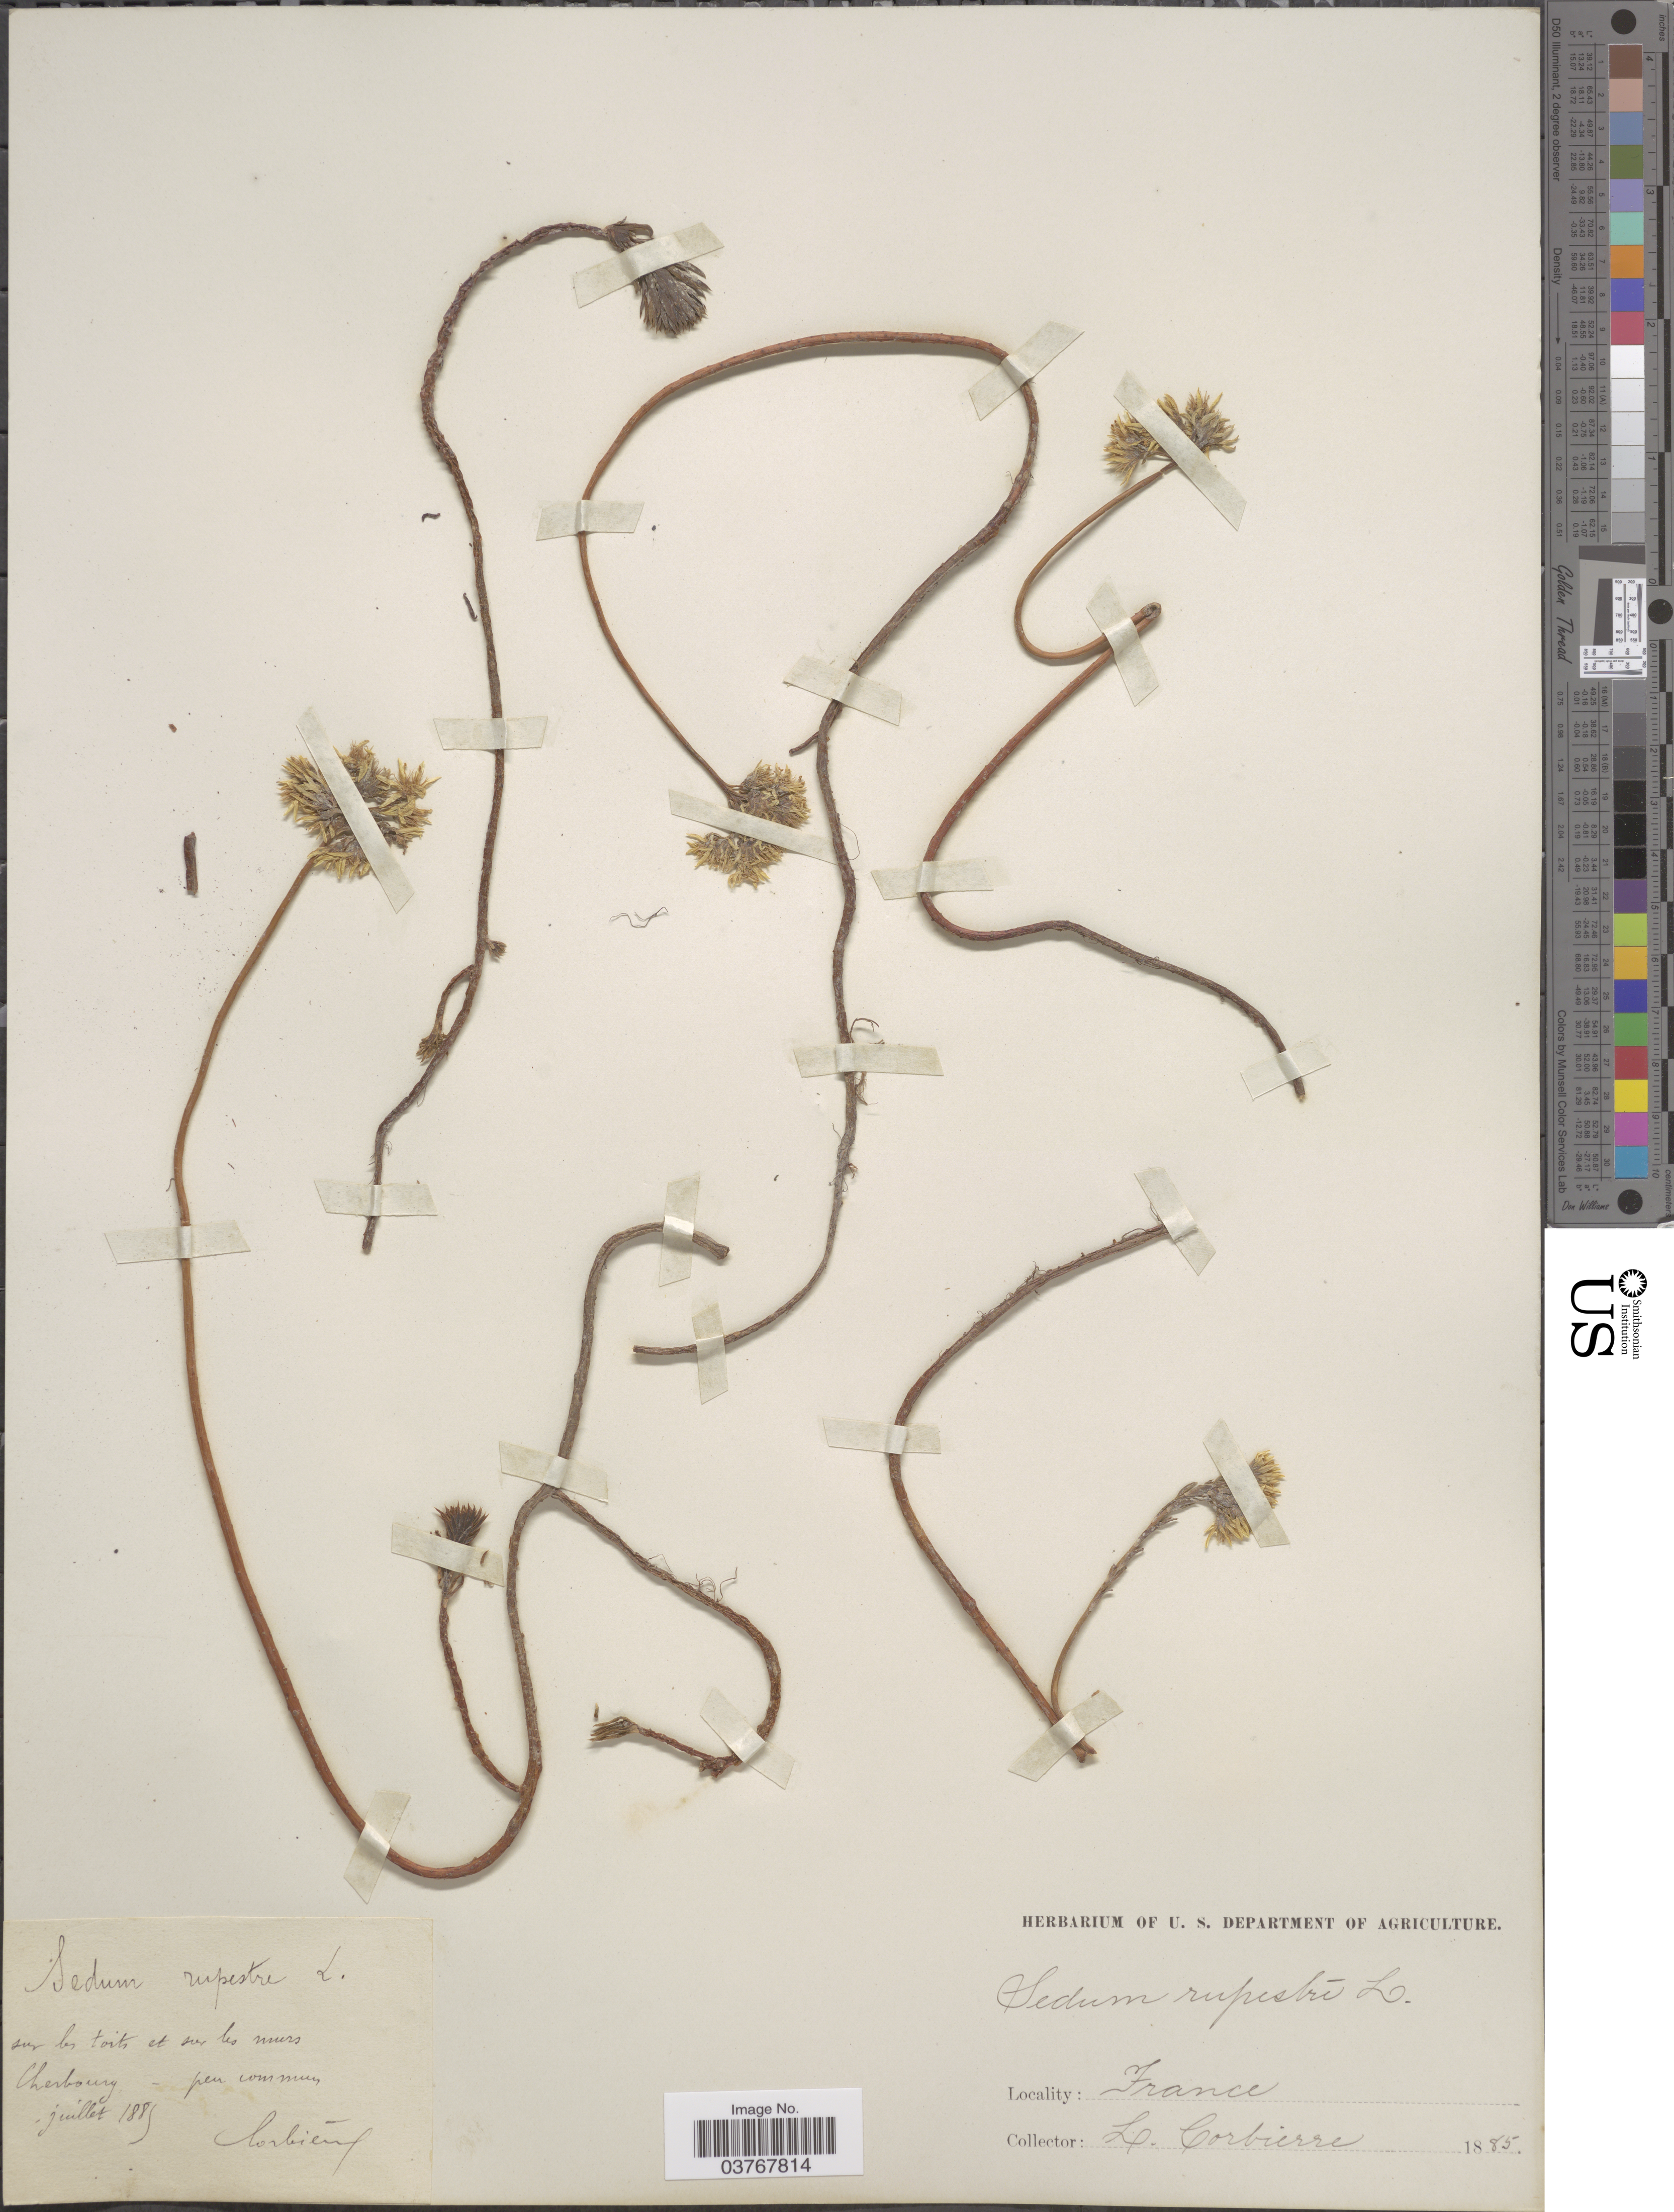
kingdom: Plantae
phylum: Tracheophyta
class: Magnoliopsida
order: Saxifragales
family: Crassulaceae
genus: Petrosedum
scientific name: Petrosedum rupestre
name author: (L.) P.V. Heath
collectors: L. Corbière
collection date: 1885-07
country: France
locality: Sur les toits et sur les murs Cherbourg - pris commun. [interpreted]